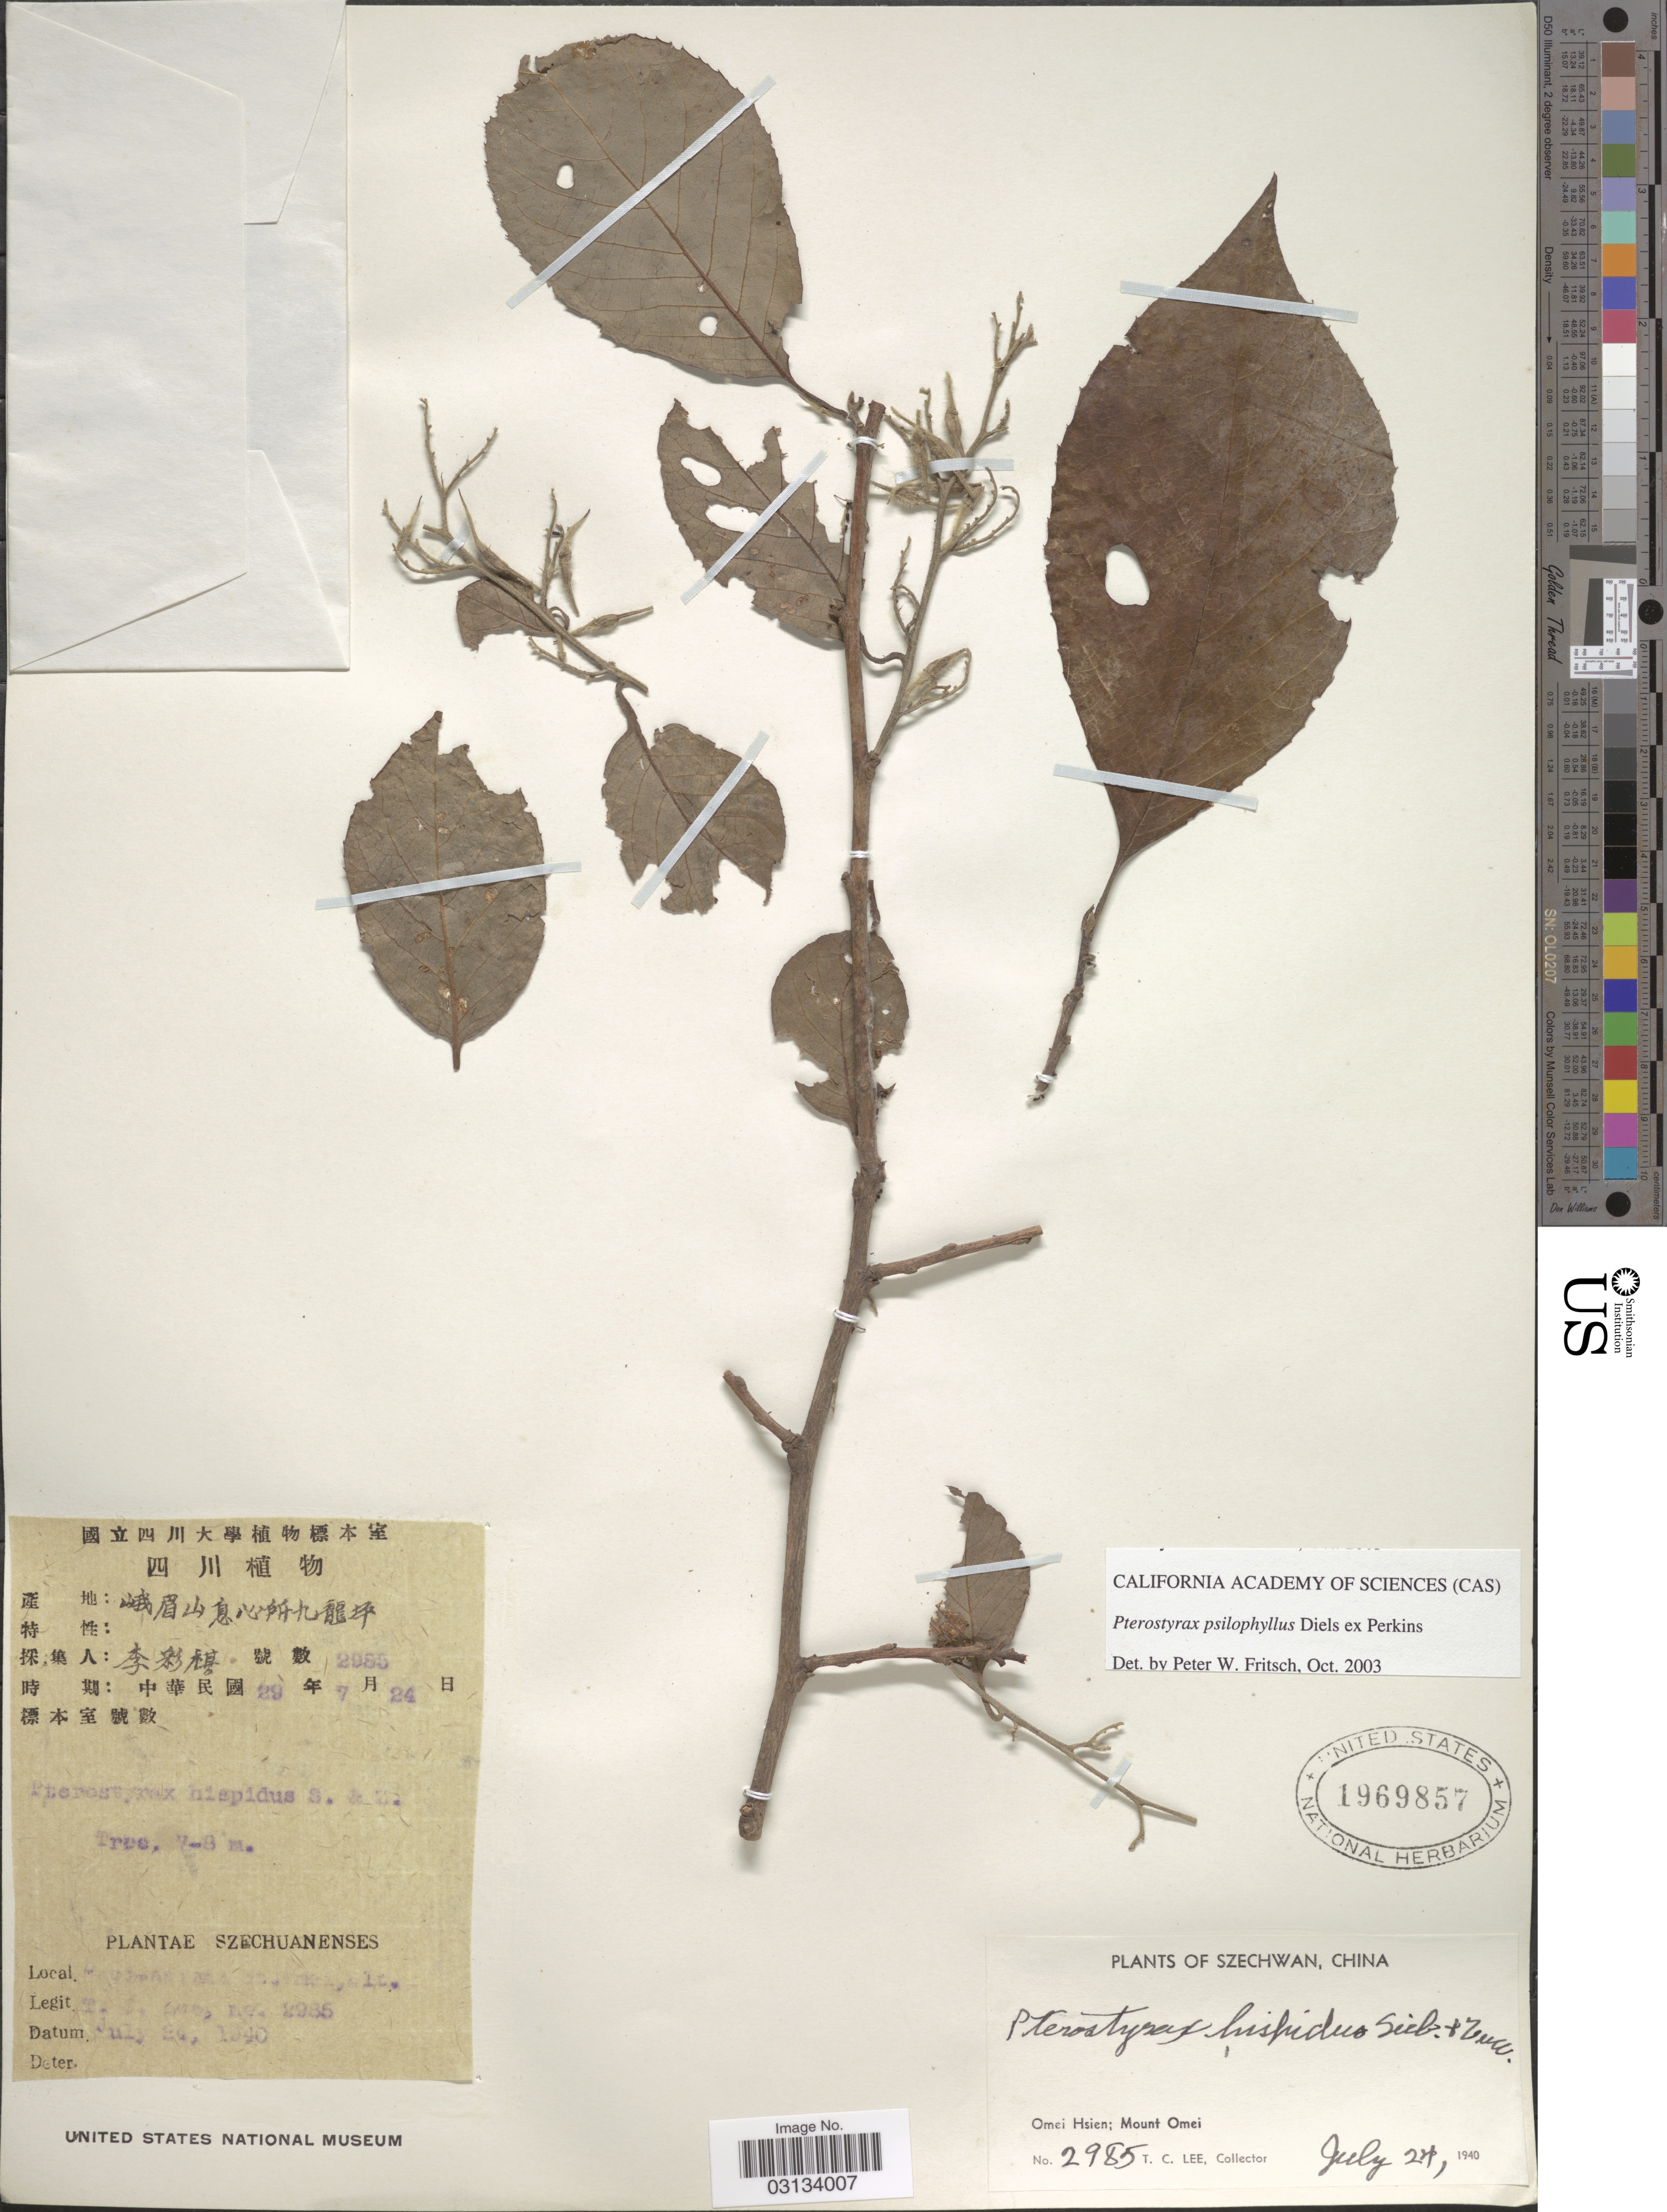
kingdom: Plantae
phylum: Tracheophyta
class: Magnoliopsida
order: Ericales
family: Styracaceae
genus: Pterostyrax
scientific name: Pterostyrax psilophyllus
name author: Diels ex Perkins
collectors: T. Lee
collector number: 2985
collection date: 1940-07-24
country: China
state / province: Sichuan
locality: Omei Hsien; Mount Omei. Szechwan.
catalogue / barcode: US 1969857